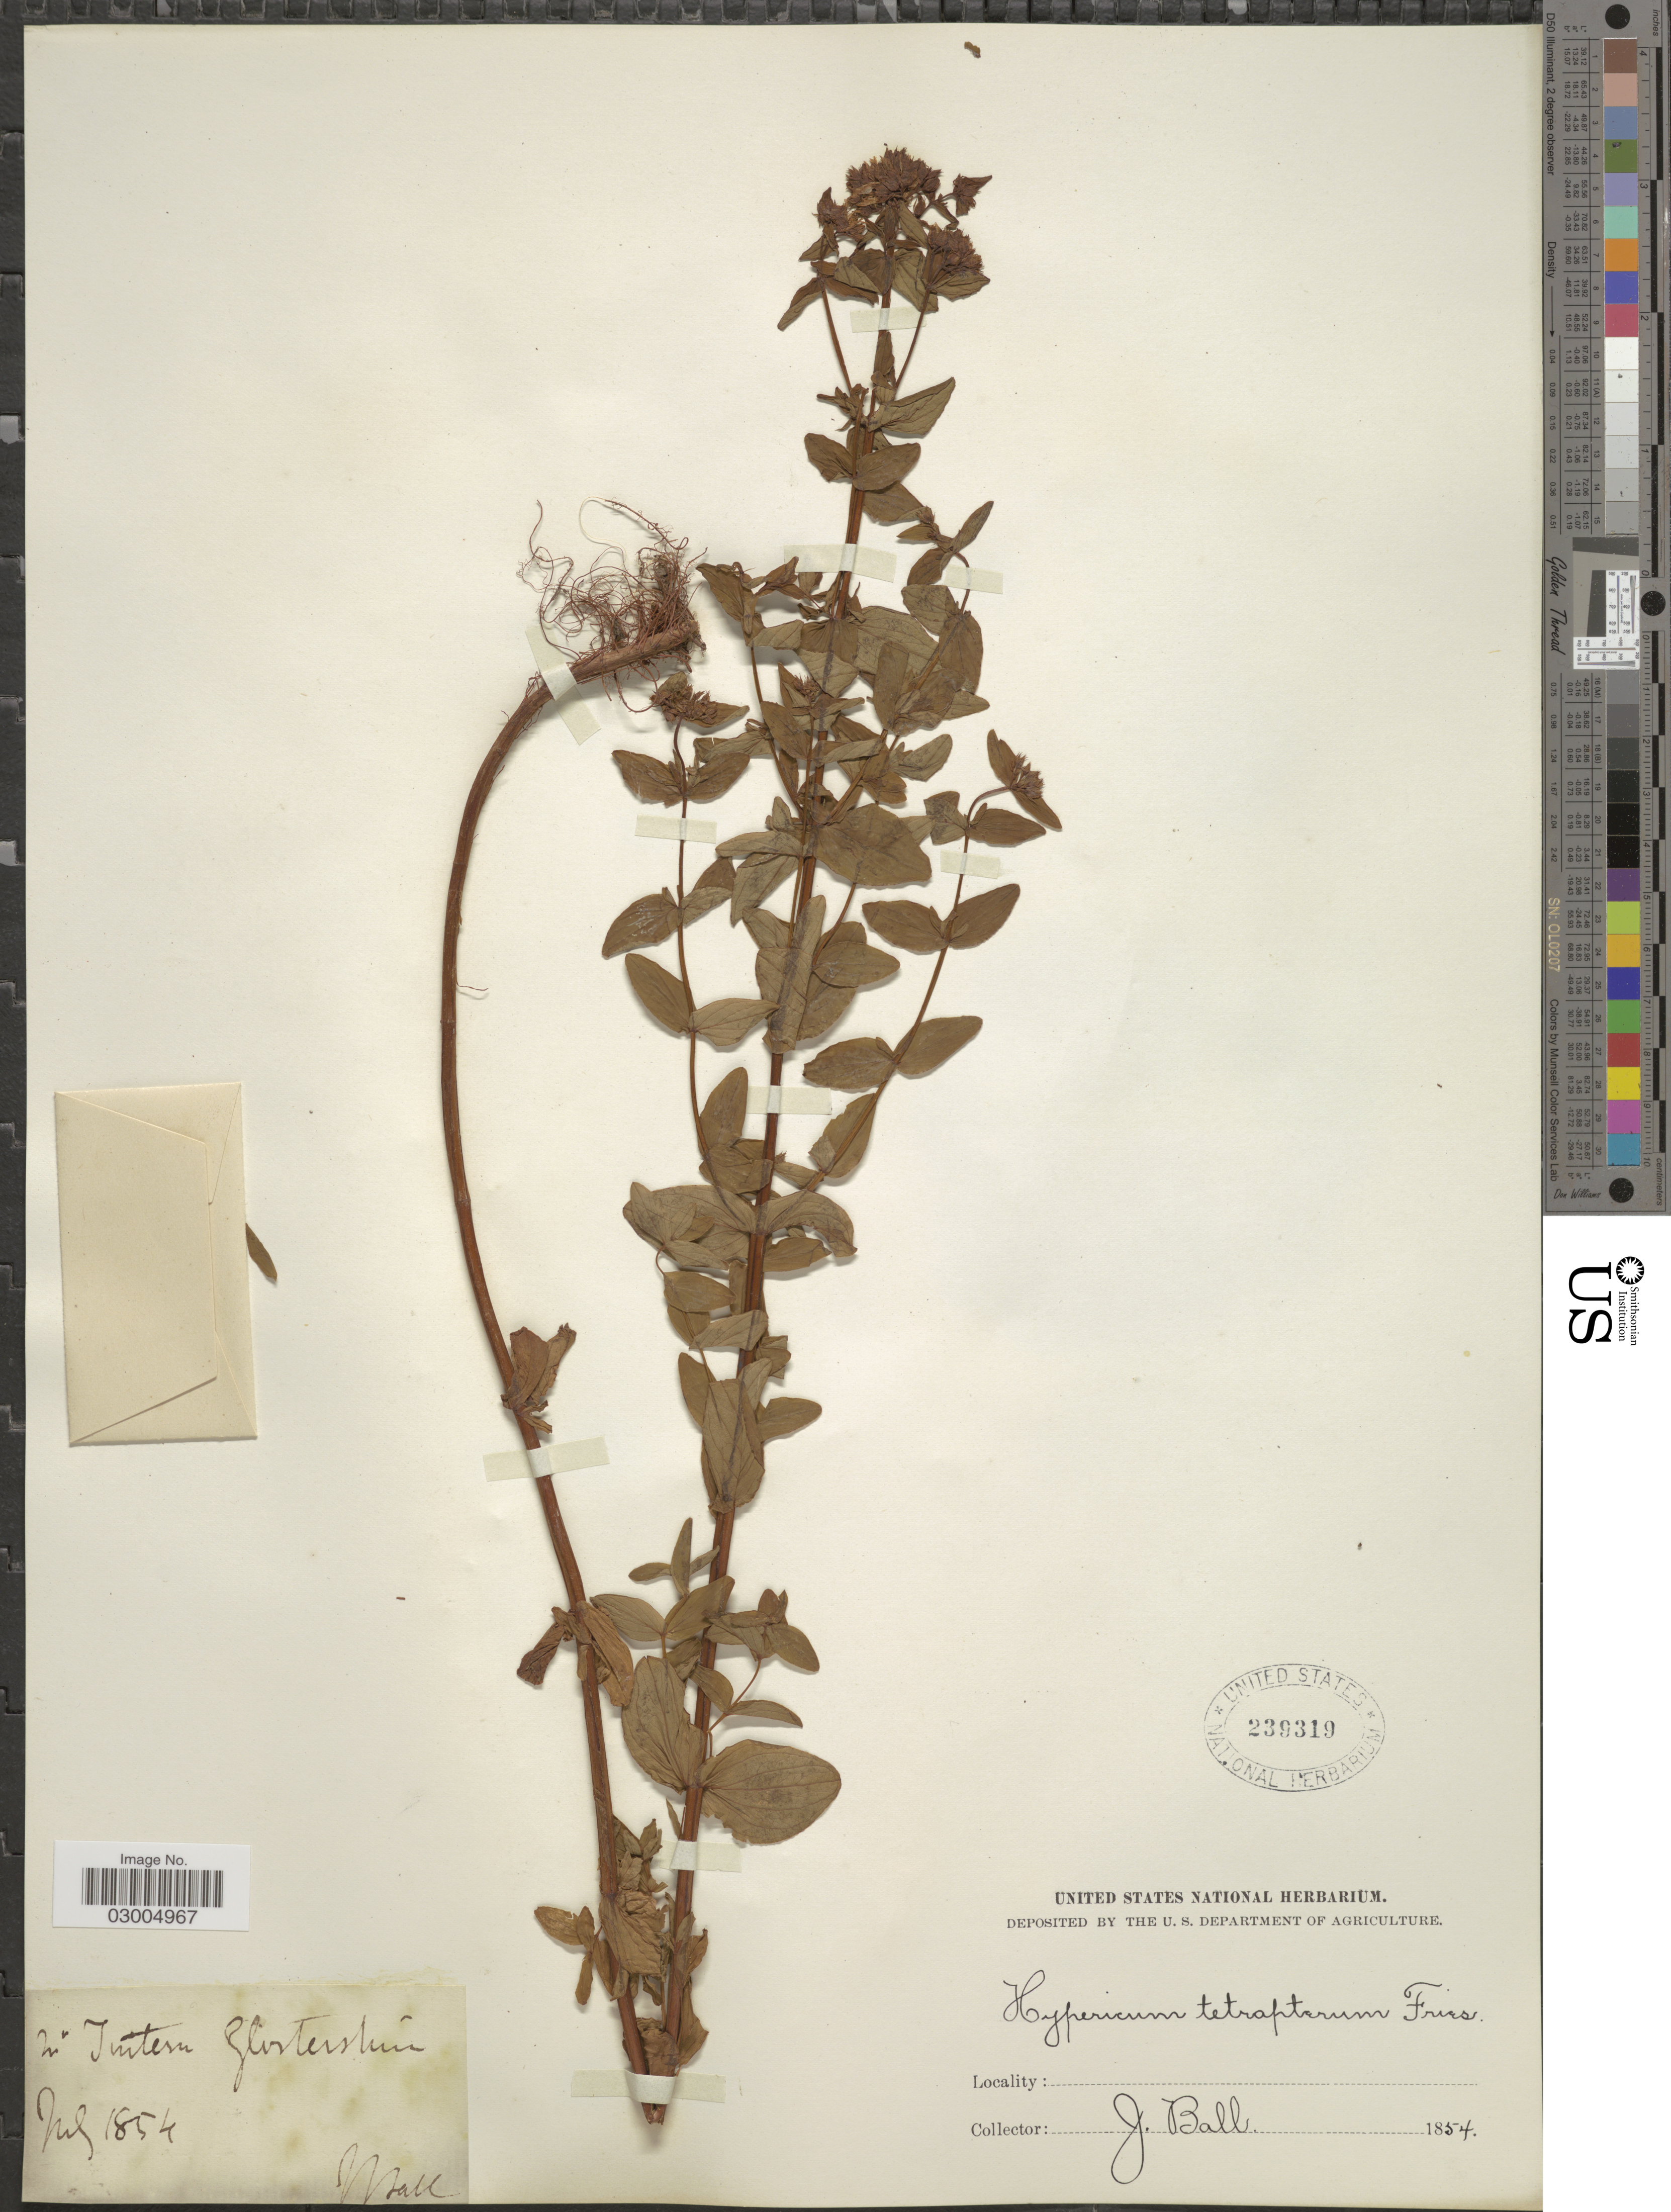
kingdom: Plantae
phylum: Tracheophyta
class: Magnoliopsida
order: Malpighiales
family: Hypericaceae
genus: Hypericum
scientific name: Hypericum tetrapterum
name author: Fr.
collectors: J. Ball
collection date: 1854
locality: Inter Glosterstein. [interpreted]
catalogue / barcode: US 239319